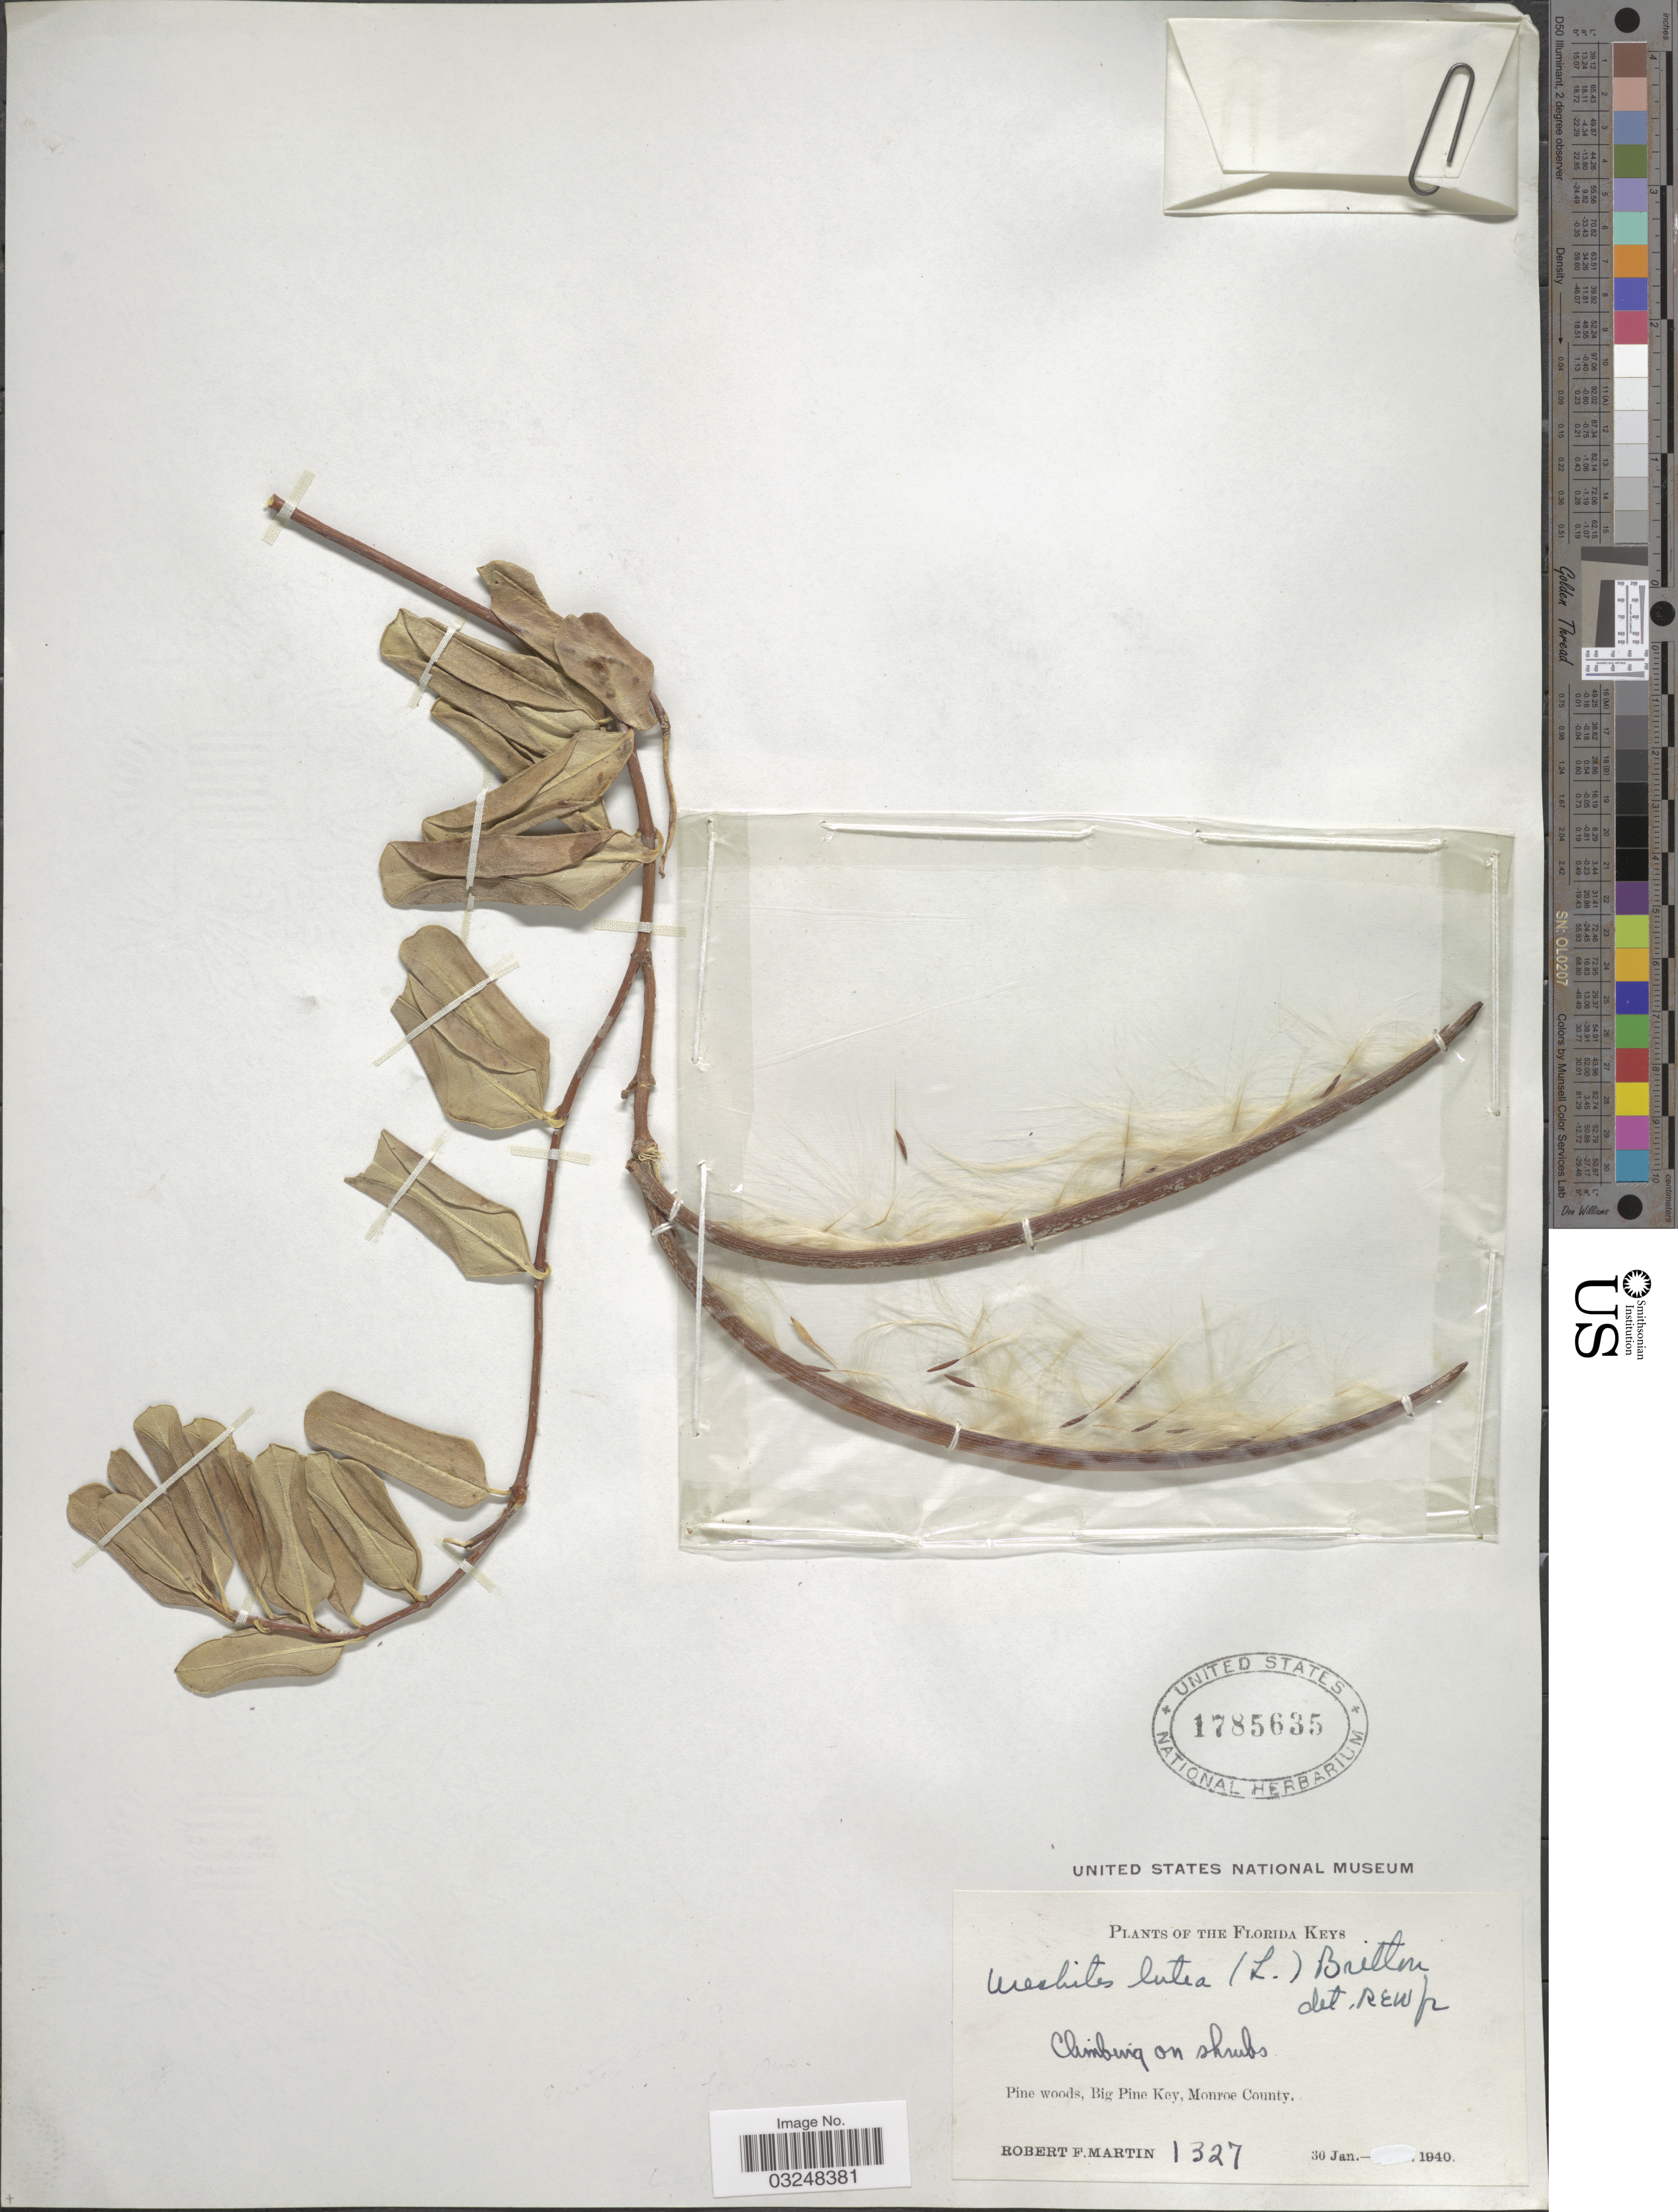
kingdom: Plantae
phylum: Tracheophyta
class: Magnoliopsida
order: Gentianales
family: Apocynaceae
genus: Urechites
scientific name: Urechites lutea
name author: (L.) Britton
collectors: R. F. Martin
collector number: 1327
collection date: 1940-01-30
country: United States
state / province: Florida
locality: The Florida Keys. Pine woods, Bog Pine Key, Monroe County.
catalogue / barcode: US 1785635